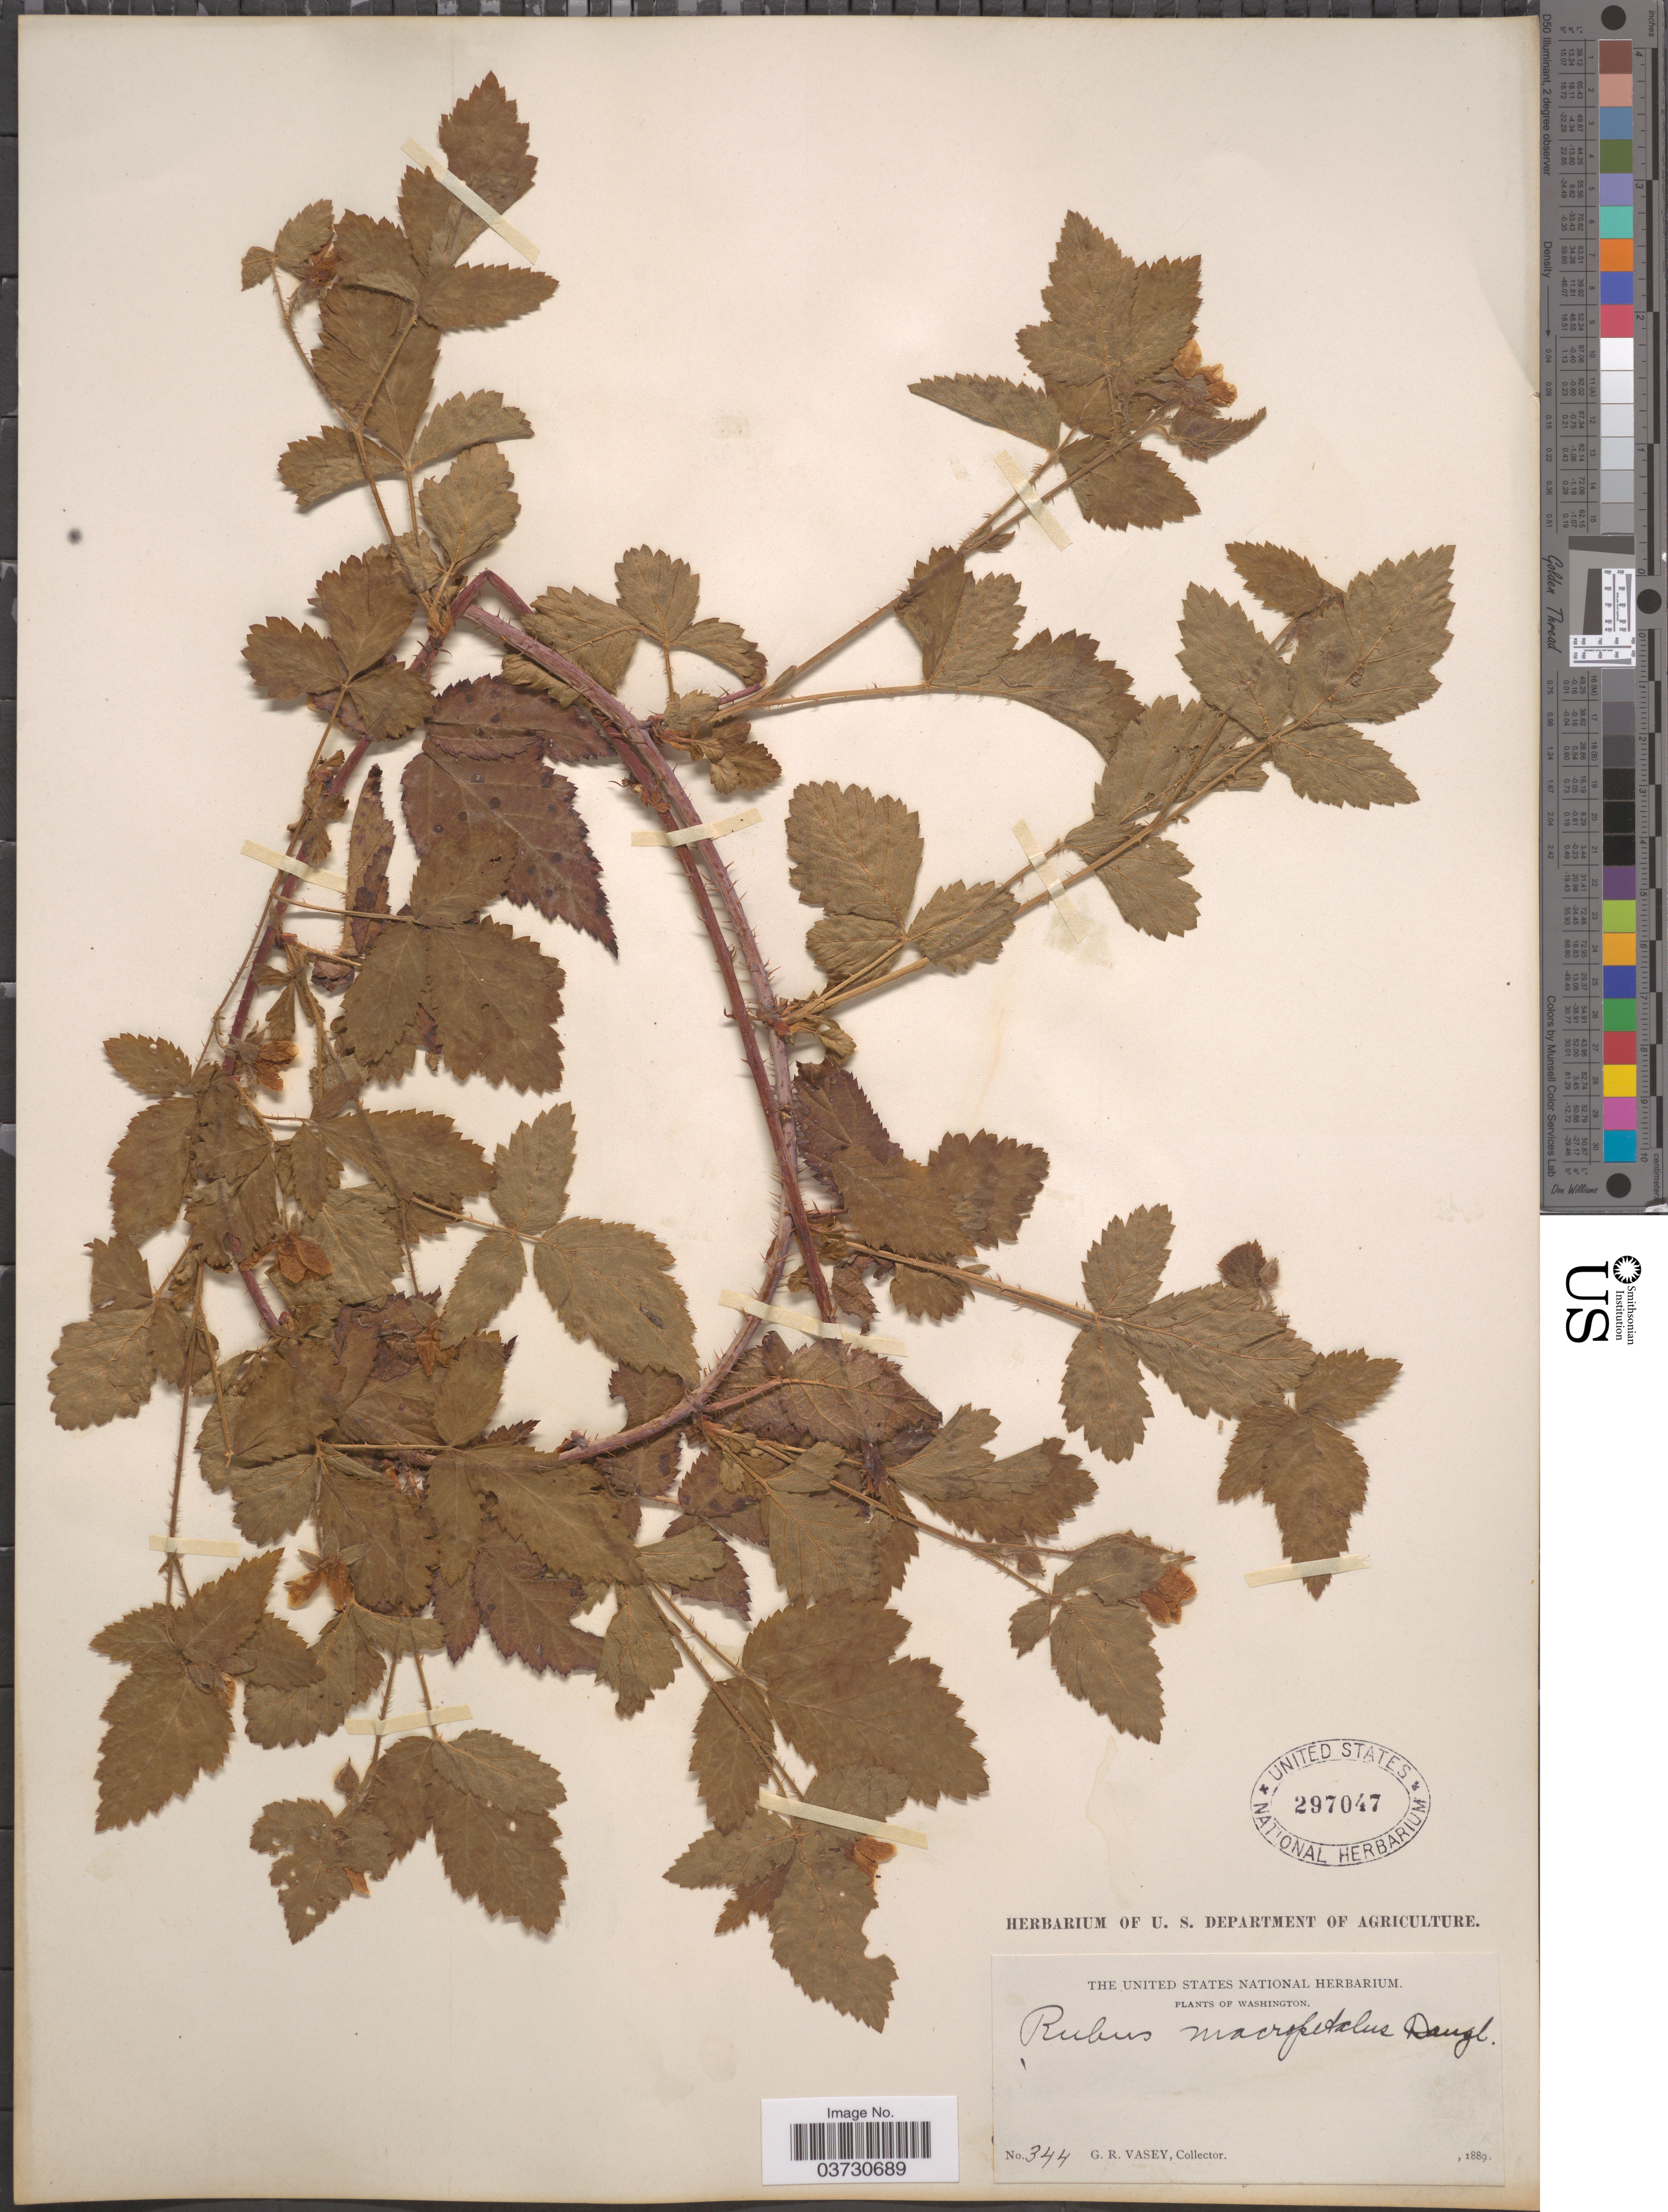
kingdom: Plantae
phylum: Tracheophyta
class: Magnoliopsida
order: Rosales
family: Rosaceae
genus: Rubus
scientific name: Rubus macropetalus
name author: Douglas ex Hook.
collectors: G. R. Vasey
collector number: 344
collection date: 1889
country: United States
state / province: Washington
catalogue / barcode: US 297047